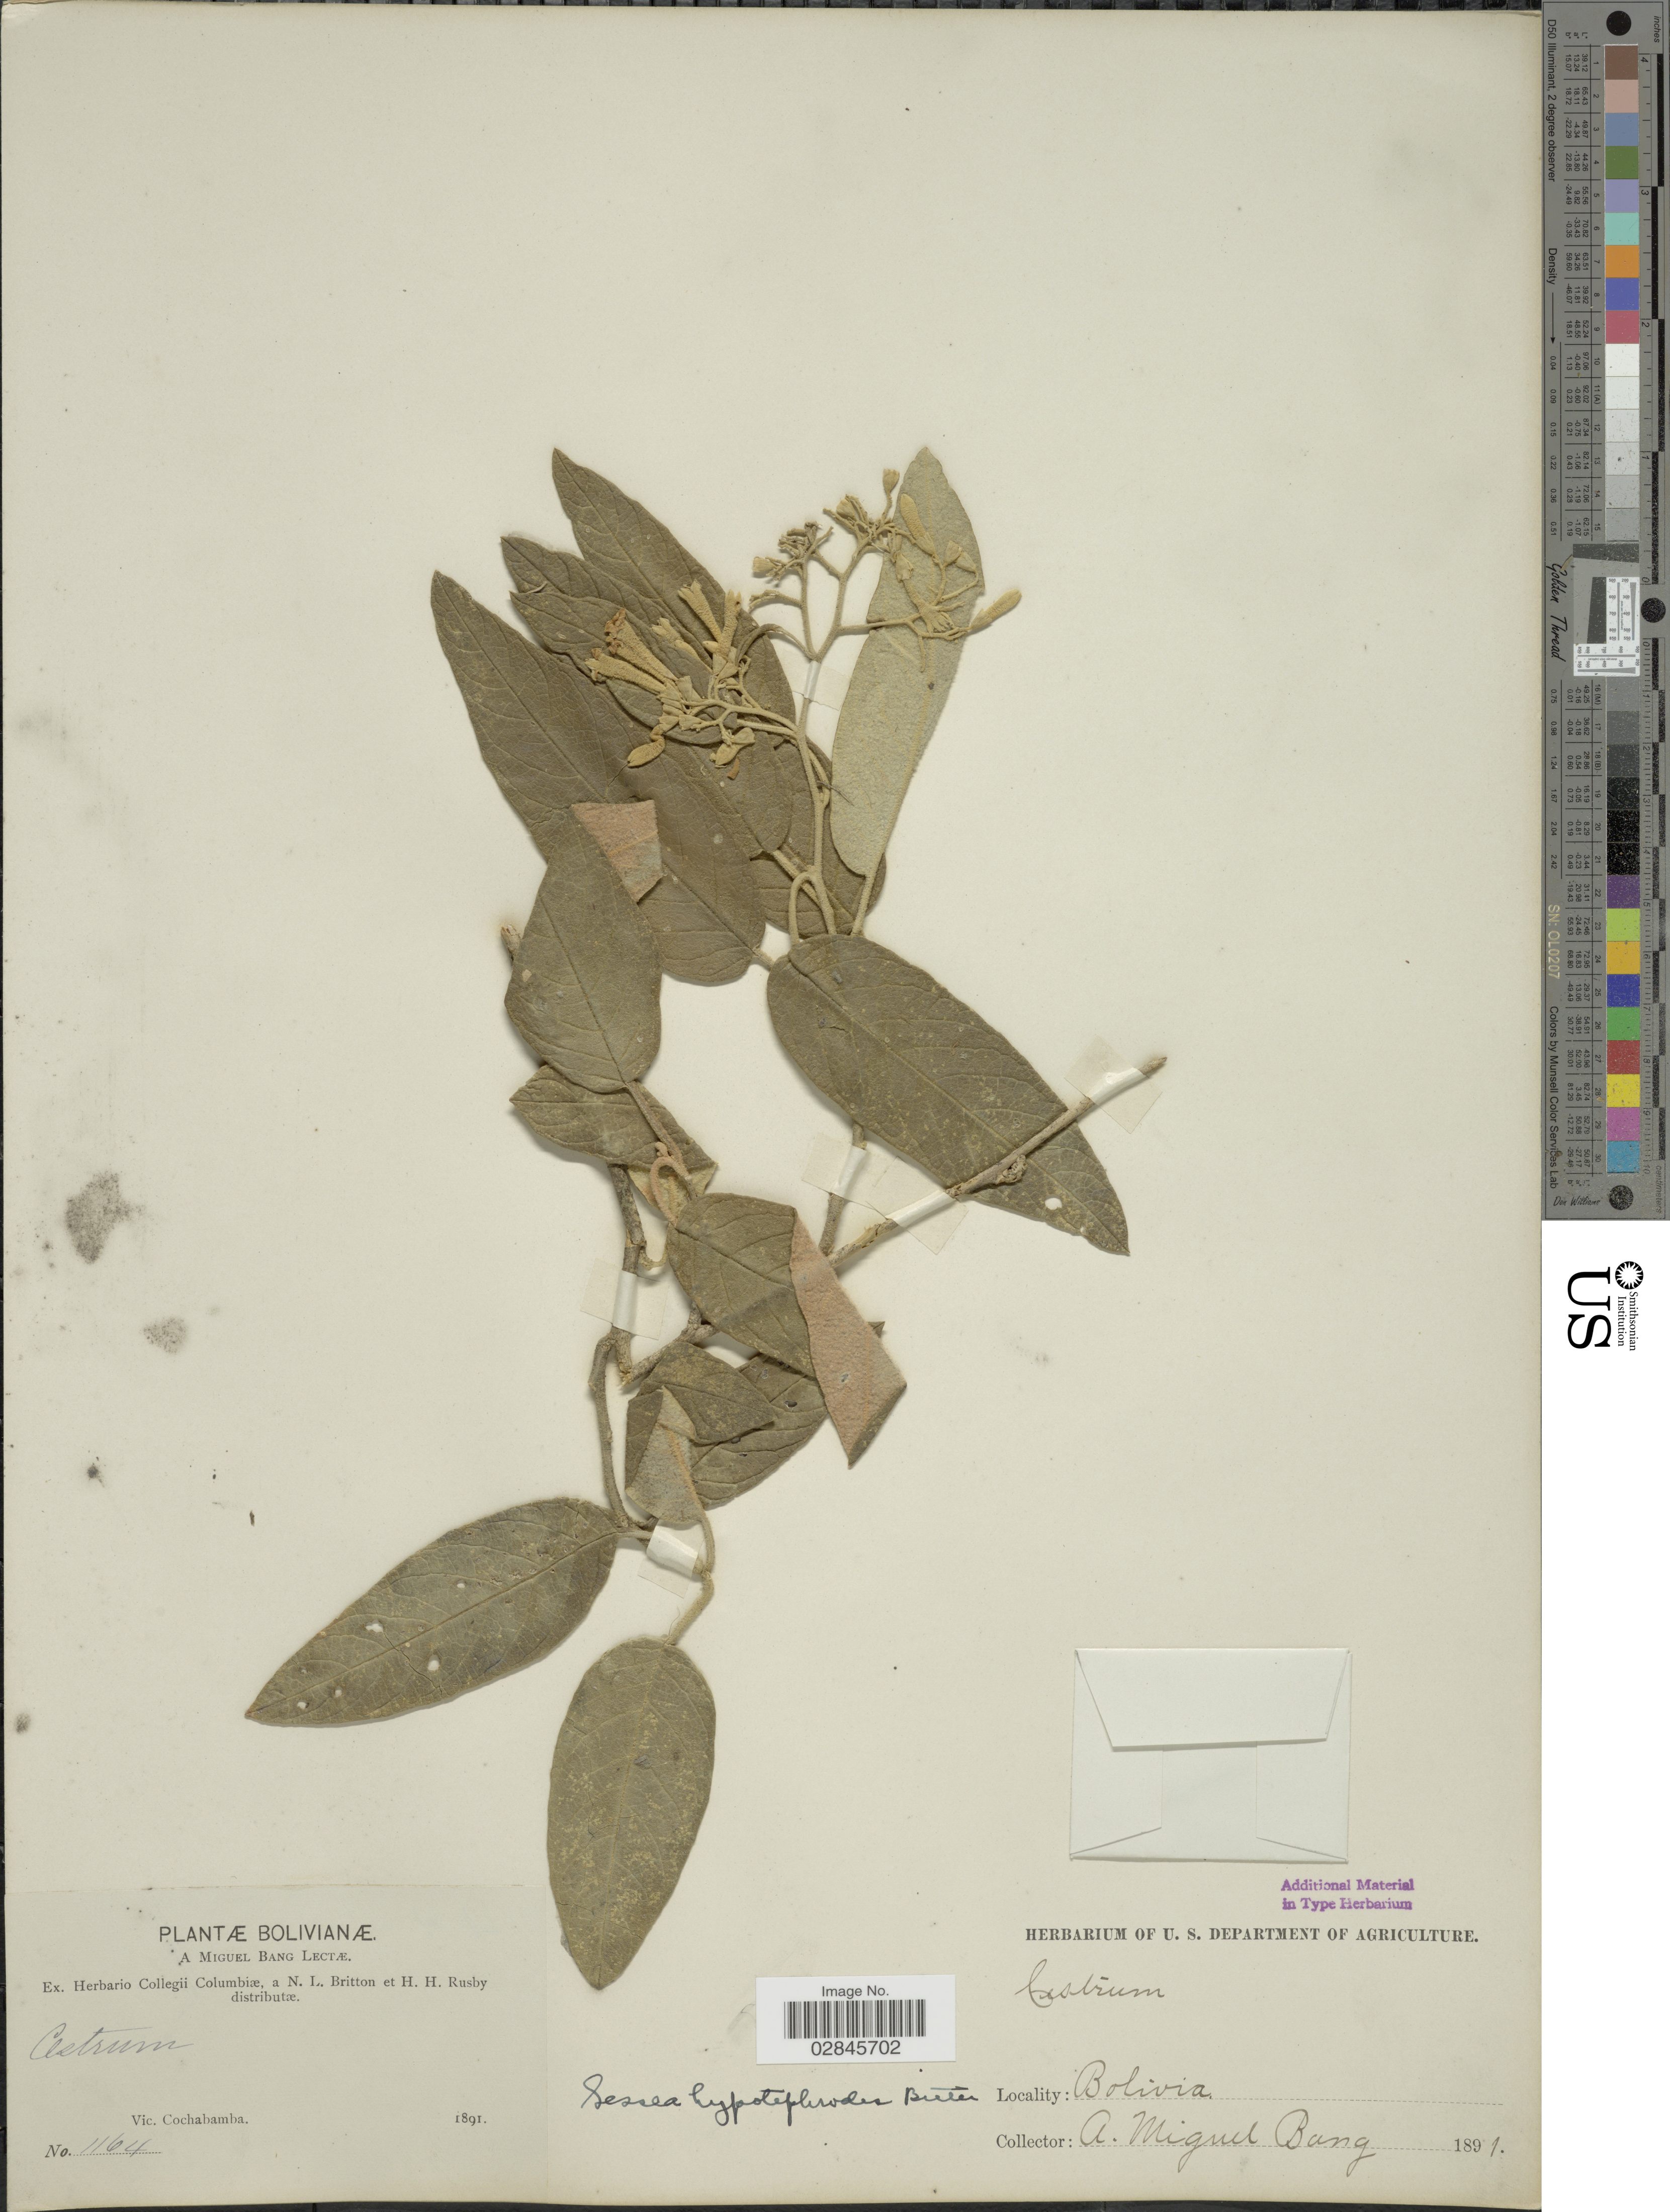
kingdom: Plantae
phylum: Tracheophyta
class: Magnoliopsida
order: Solanales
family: Solanaceae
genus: Sessea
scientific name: Sessea herzogii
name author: Dammer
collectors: M. Bang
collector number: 1164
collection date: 1891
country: Bolivia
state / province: Cochabamba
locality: Vic. Cochabamba.